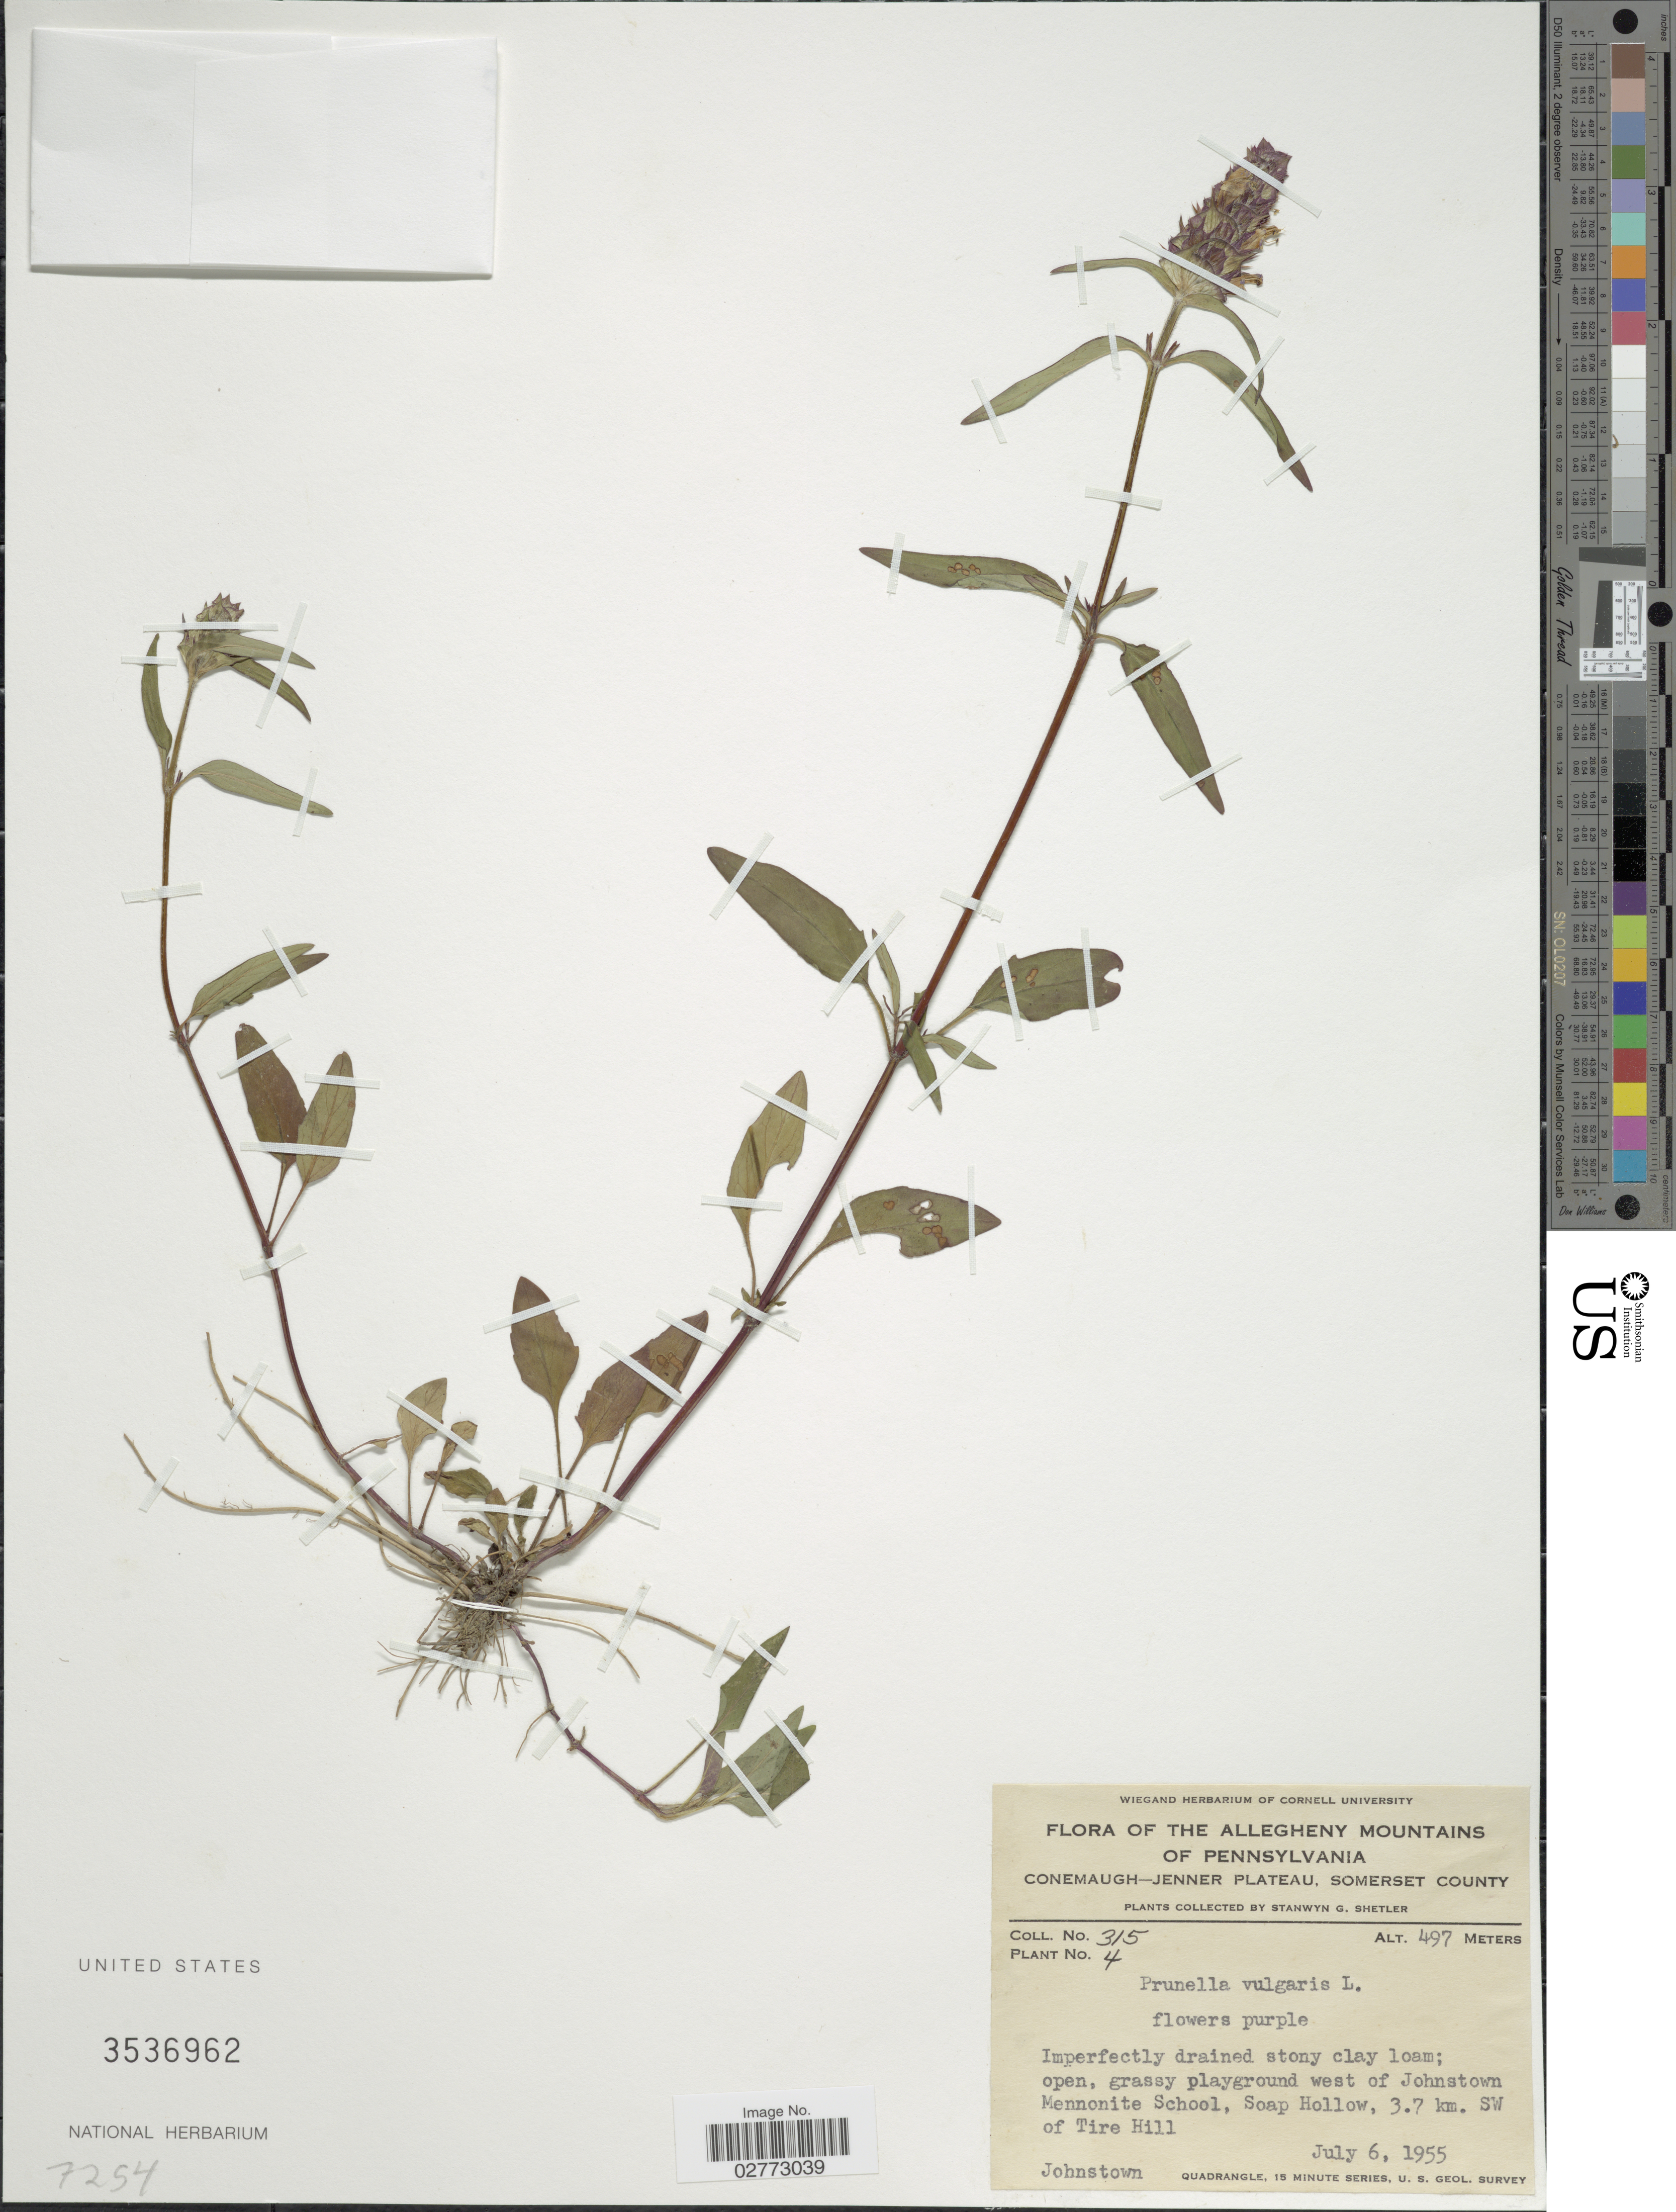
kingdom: Plantae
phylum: Tracheophyta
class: Magnoliopsida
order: Lamiales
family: Lamiaceae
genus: Prunella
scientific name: Prunella vulgaris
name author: L.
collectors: S. Shetler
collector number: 315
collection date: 1955-07-06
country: United States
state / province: Pennsylvania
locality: The Allegheny Mountains. Conemaugh- Jenner Plateau, Somerset County. west of Johnstown Mennonite School, Soap Hollow, 3.7 km. SW of Tire Hill.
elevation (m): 497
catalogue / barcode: US 3536962